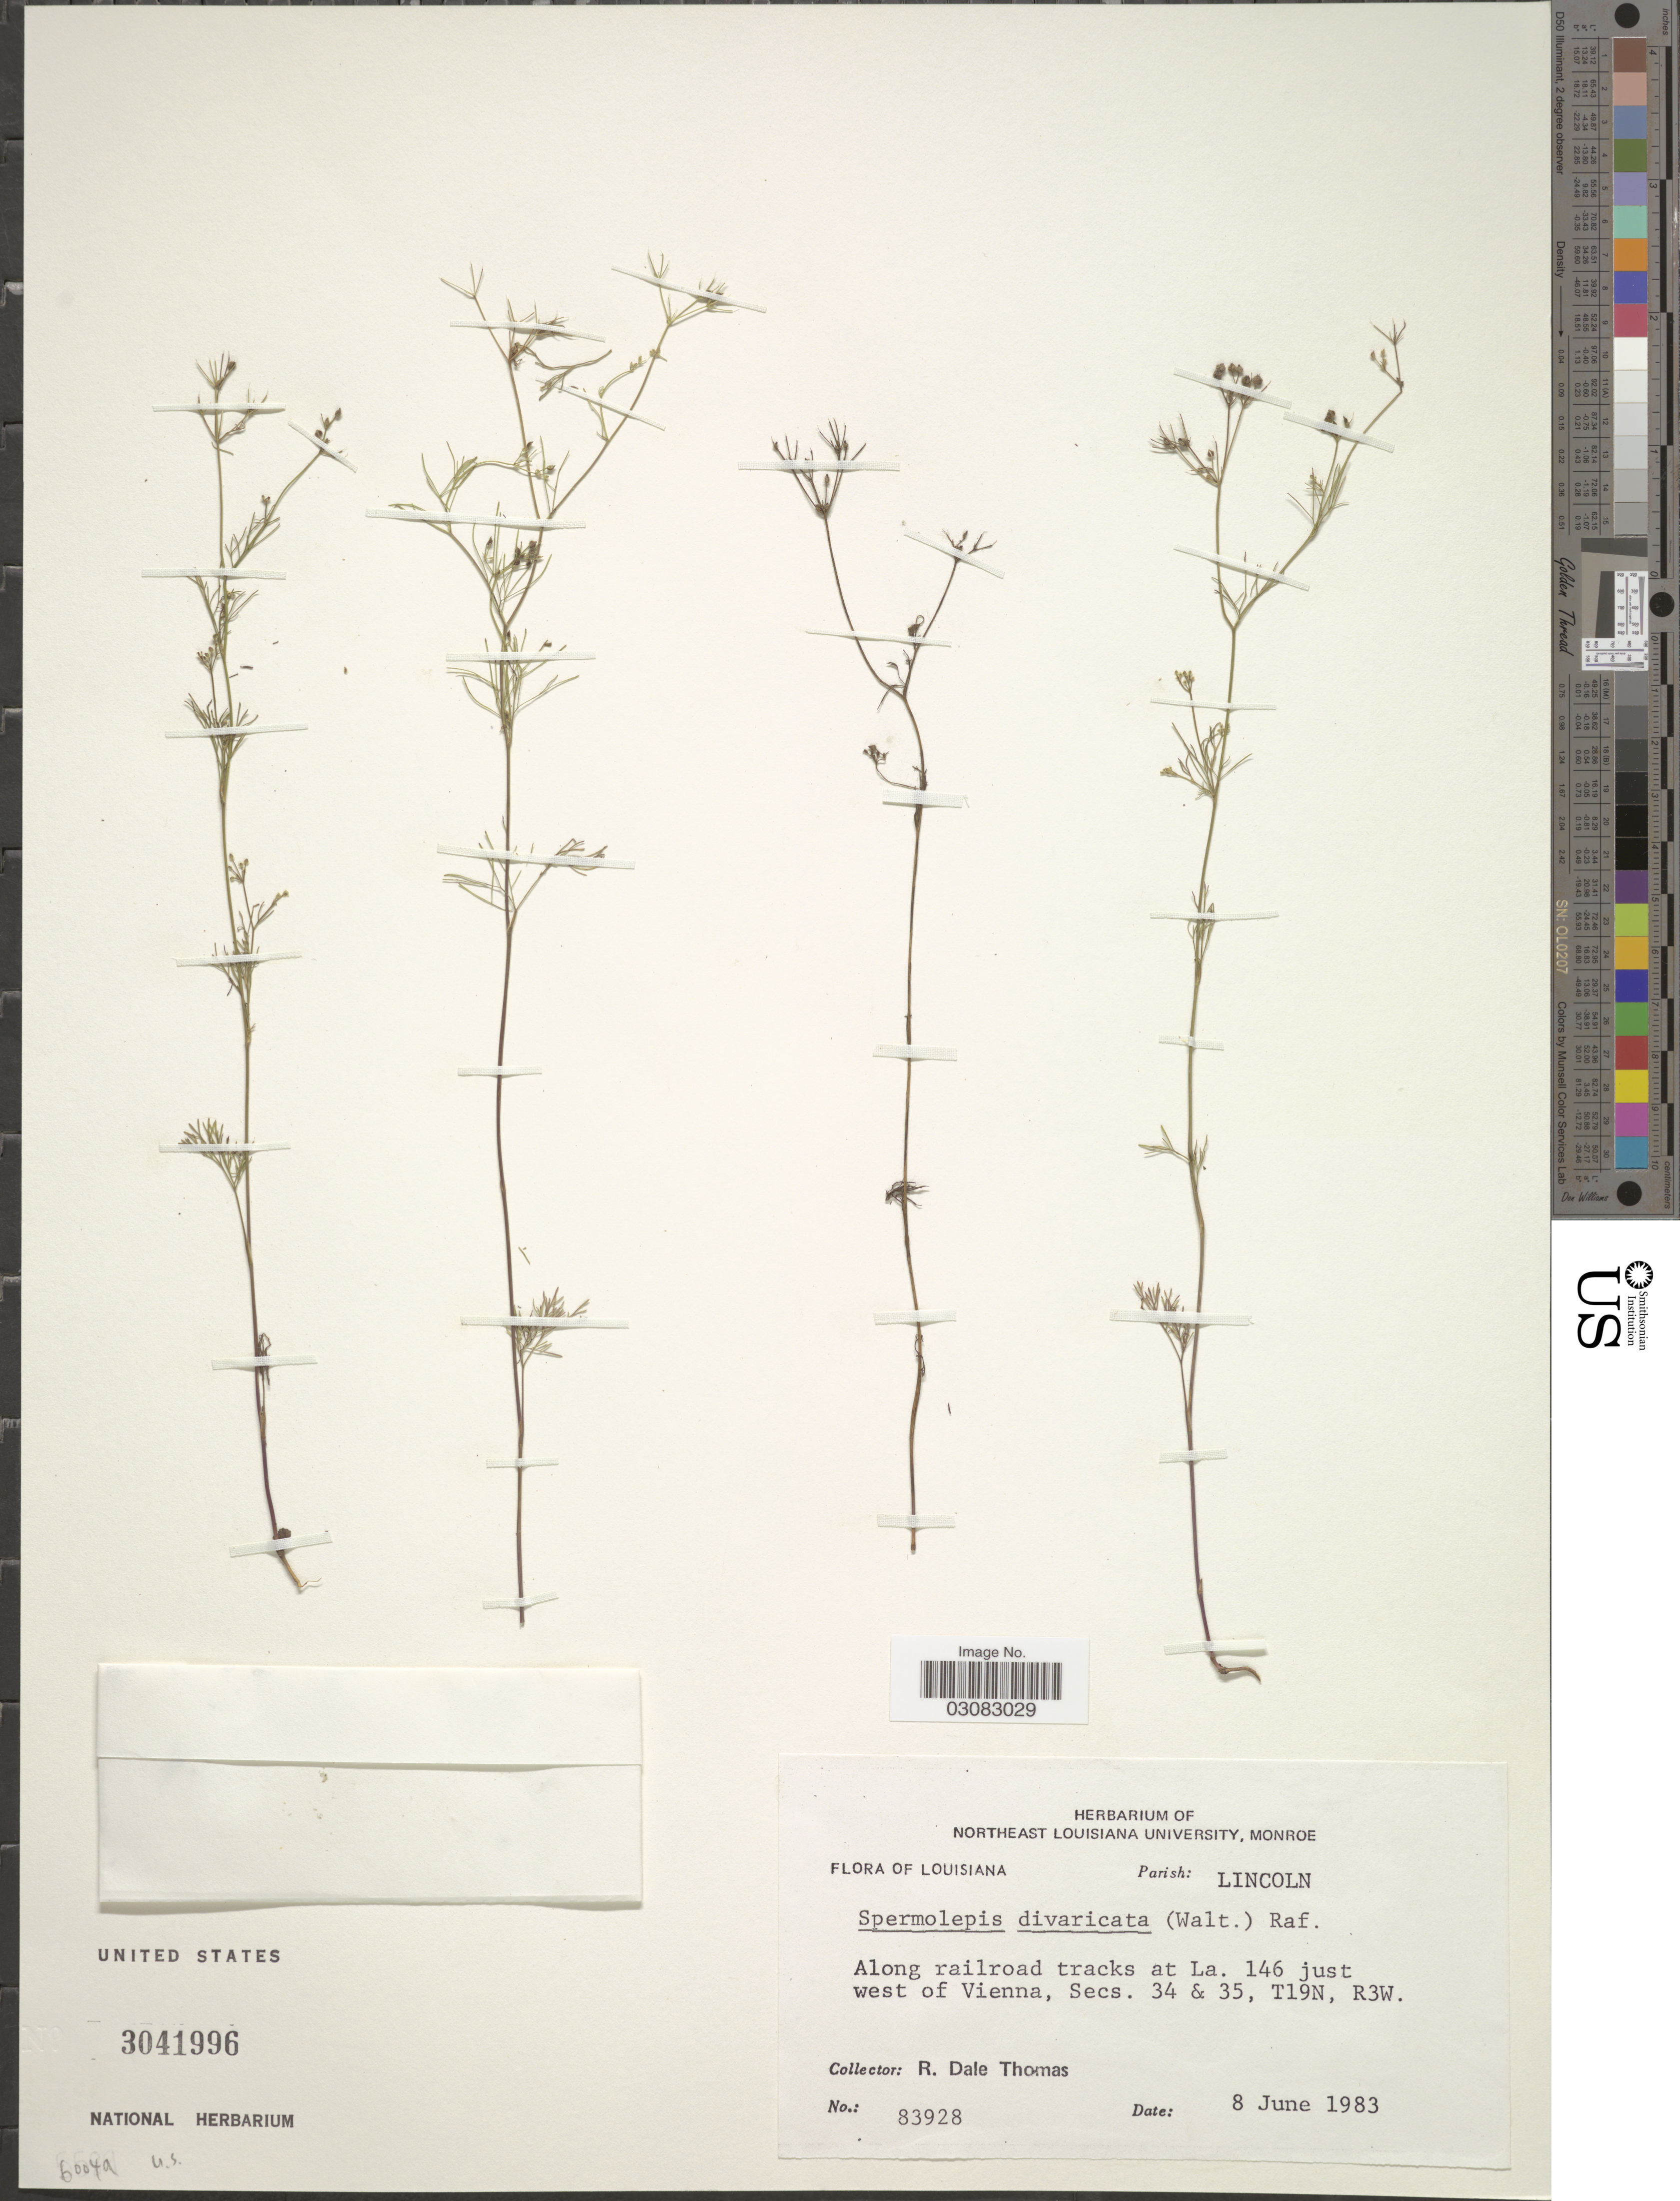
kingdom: Plantae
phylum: Tracheophyta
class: Magnoliopsida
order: Apiales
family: Apiaceae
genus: Spermolepis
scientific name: Spermolepis divaricata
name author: (Walter) Raf.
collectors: R. Thomas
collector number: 83928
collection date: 1983-06-08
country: United States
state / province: Louisiana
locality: Parish: Lincoln, Along railroad tracks at La. 146 just west of Vienna, Secs. 34 & 35, T19N, R3W.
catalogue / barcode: US 3041996